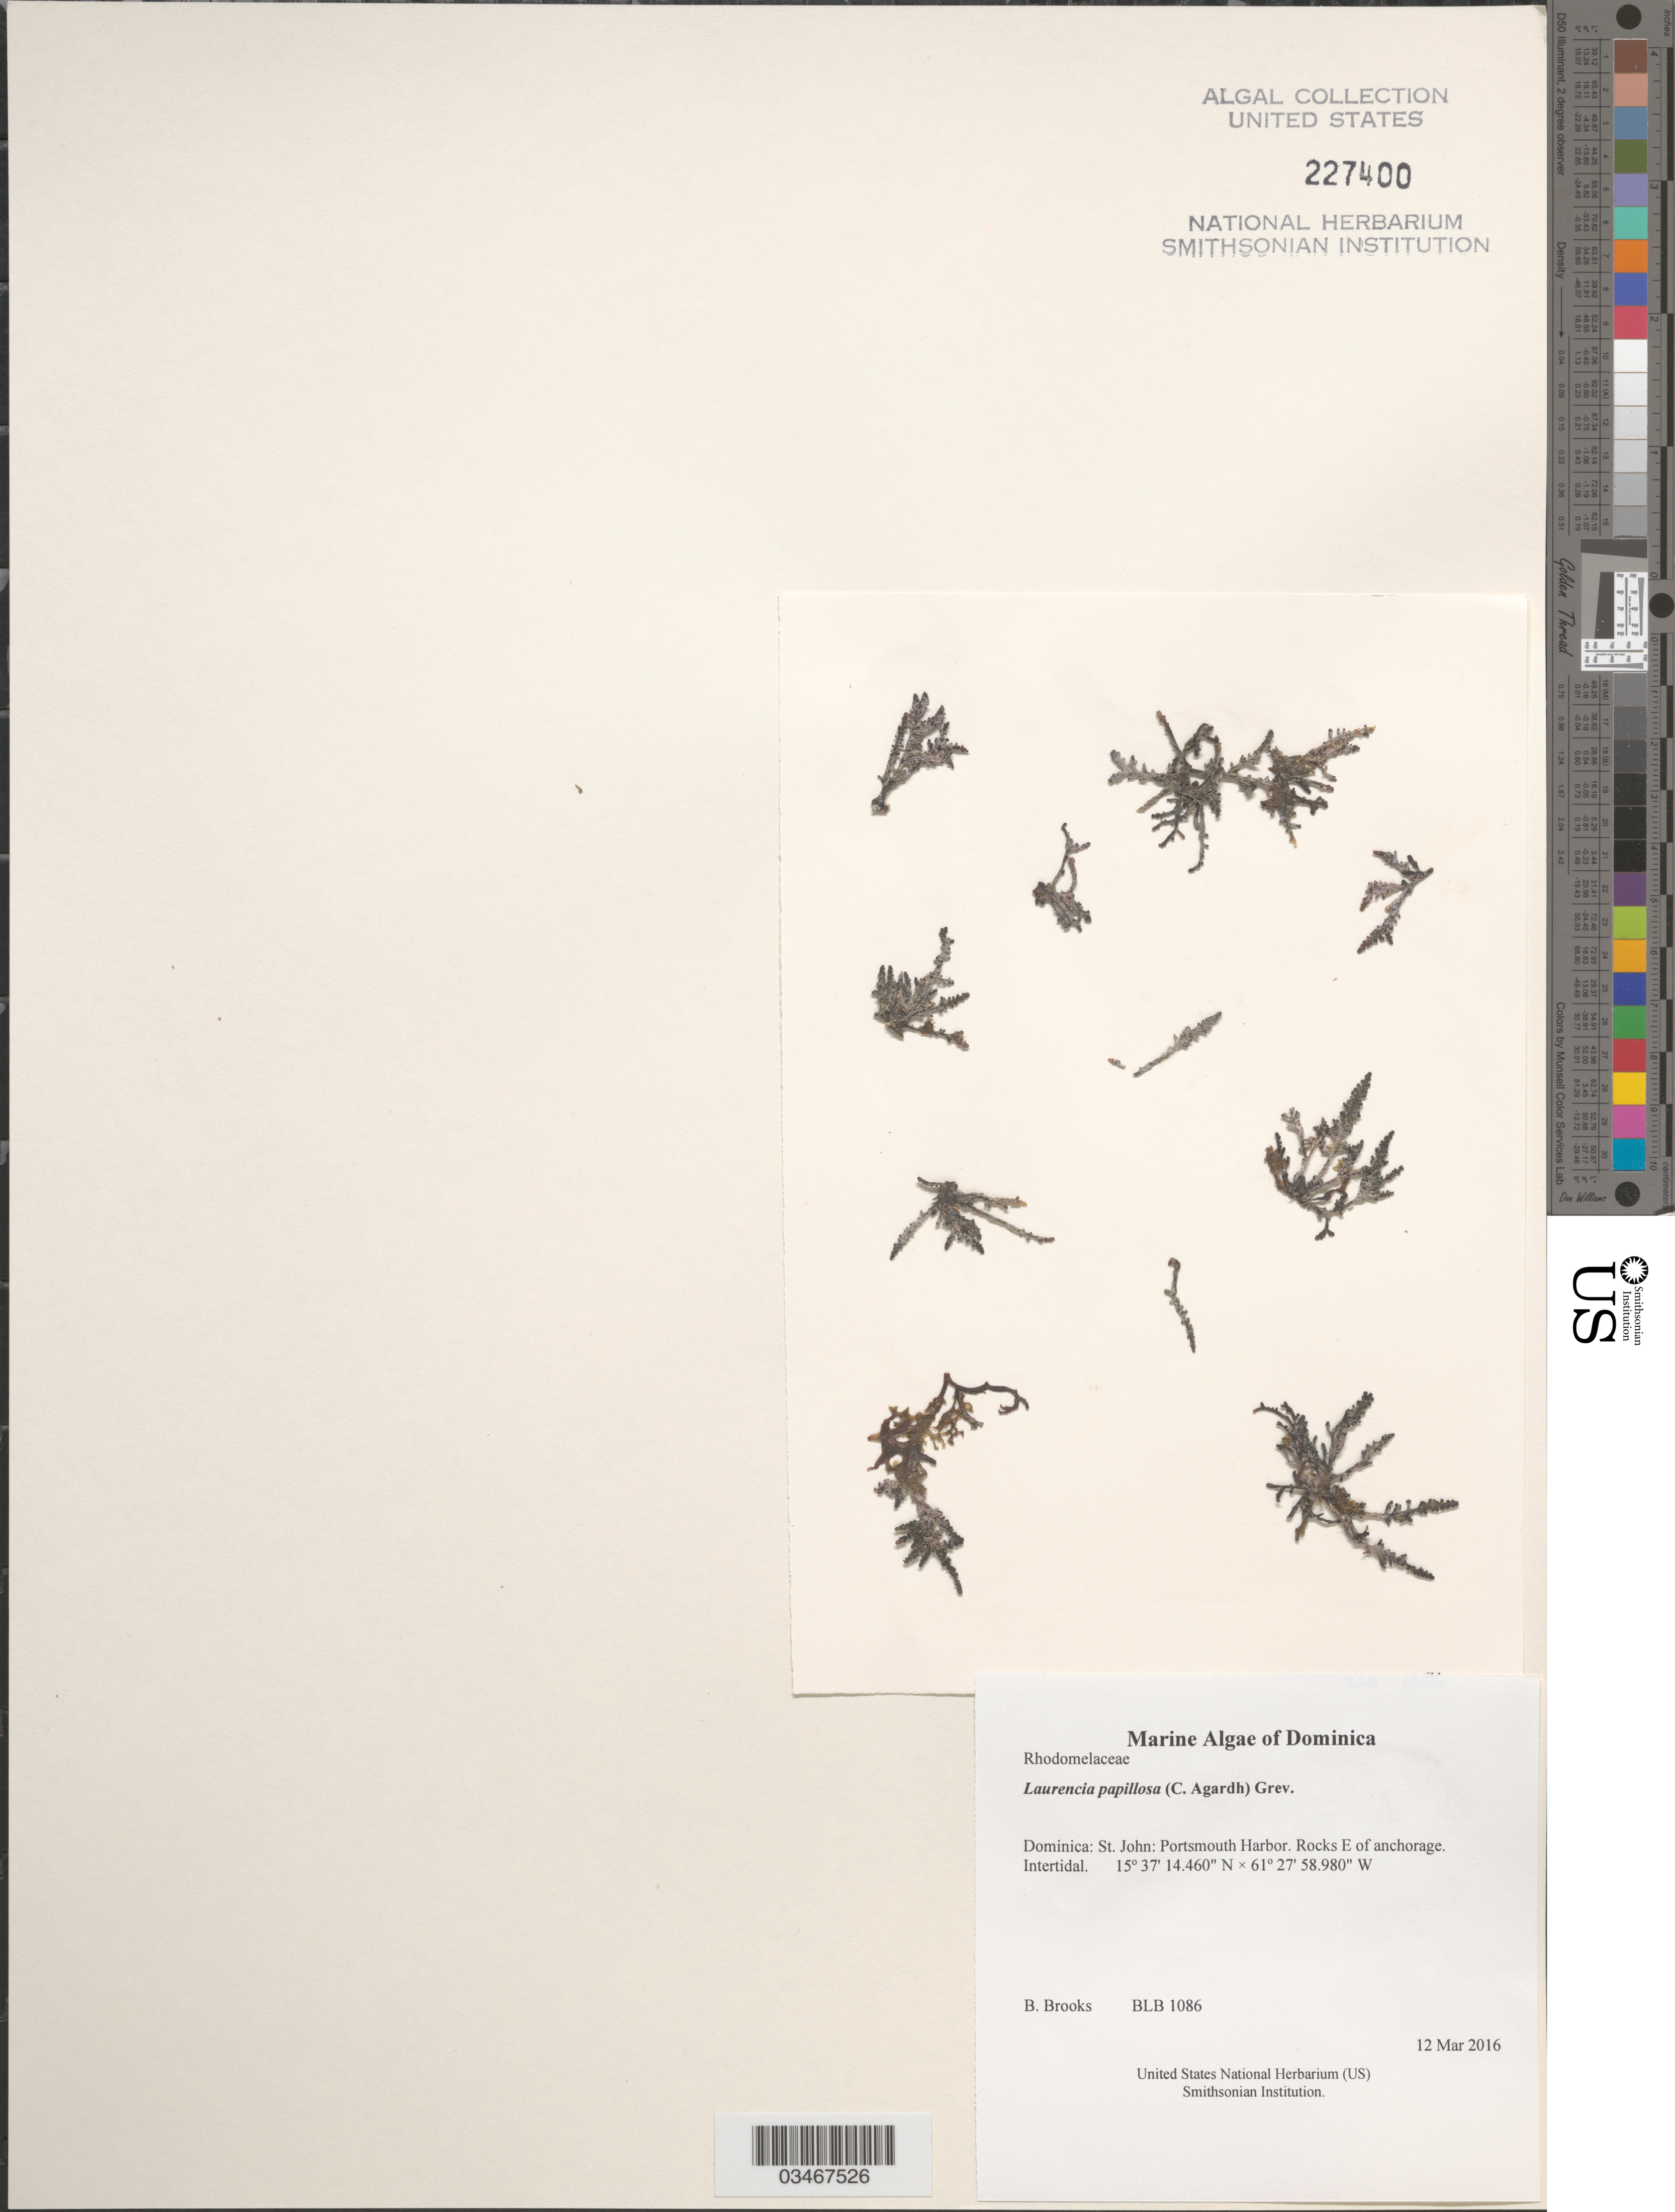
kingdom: Plantae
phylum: Rhodophyta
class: Florideophyceae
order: Ceramiales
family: Rhodomelaceae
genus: Palisada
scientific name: Palisada perforata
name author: (Bory) K.W. Nam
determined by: Algae name updating Project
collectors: B. Brooks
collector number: BLB 1086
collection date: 2016-03-12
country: Dominica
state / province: St. John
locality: Portsmouth Harbor. Rocks E of anchorage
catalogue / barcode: US 227400